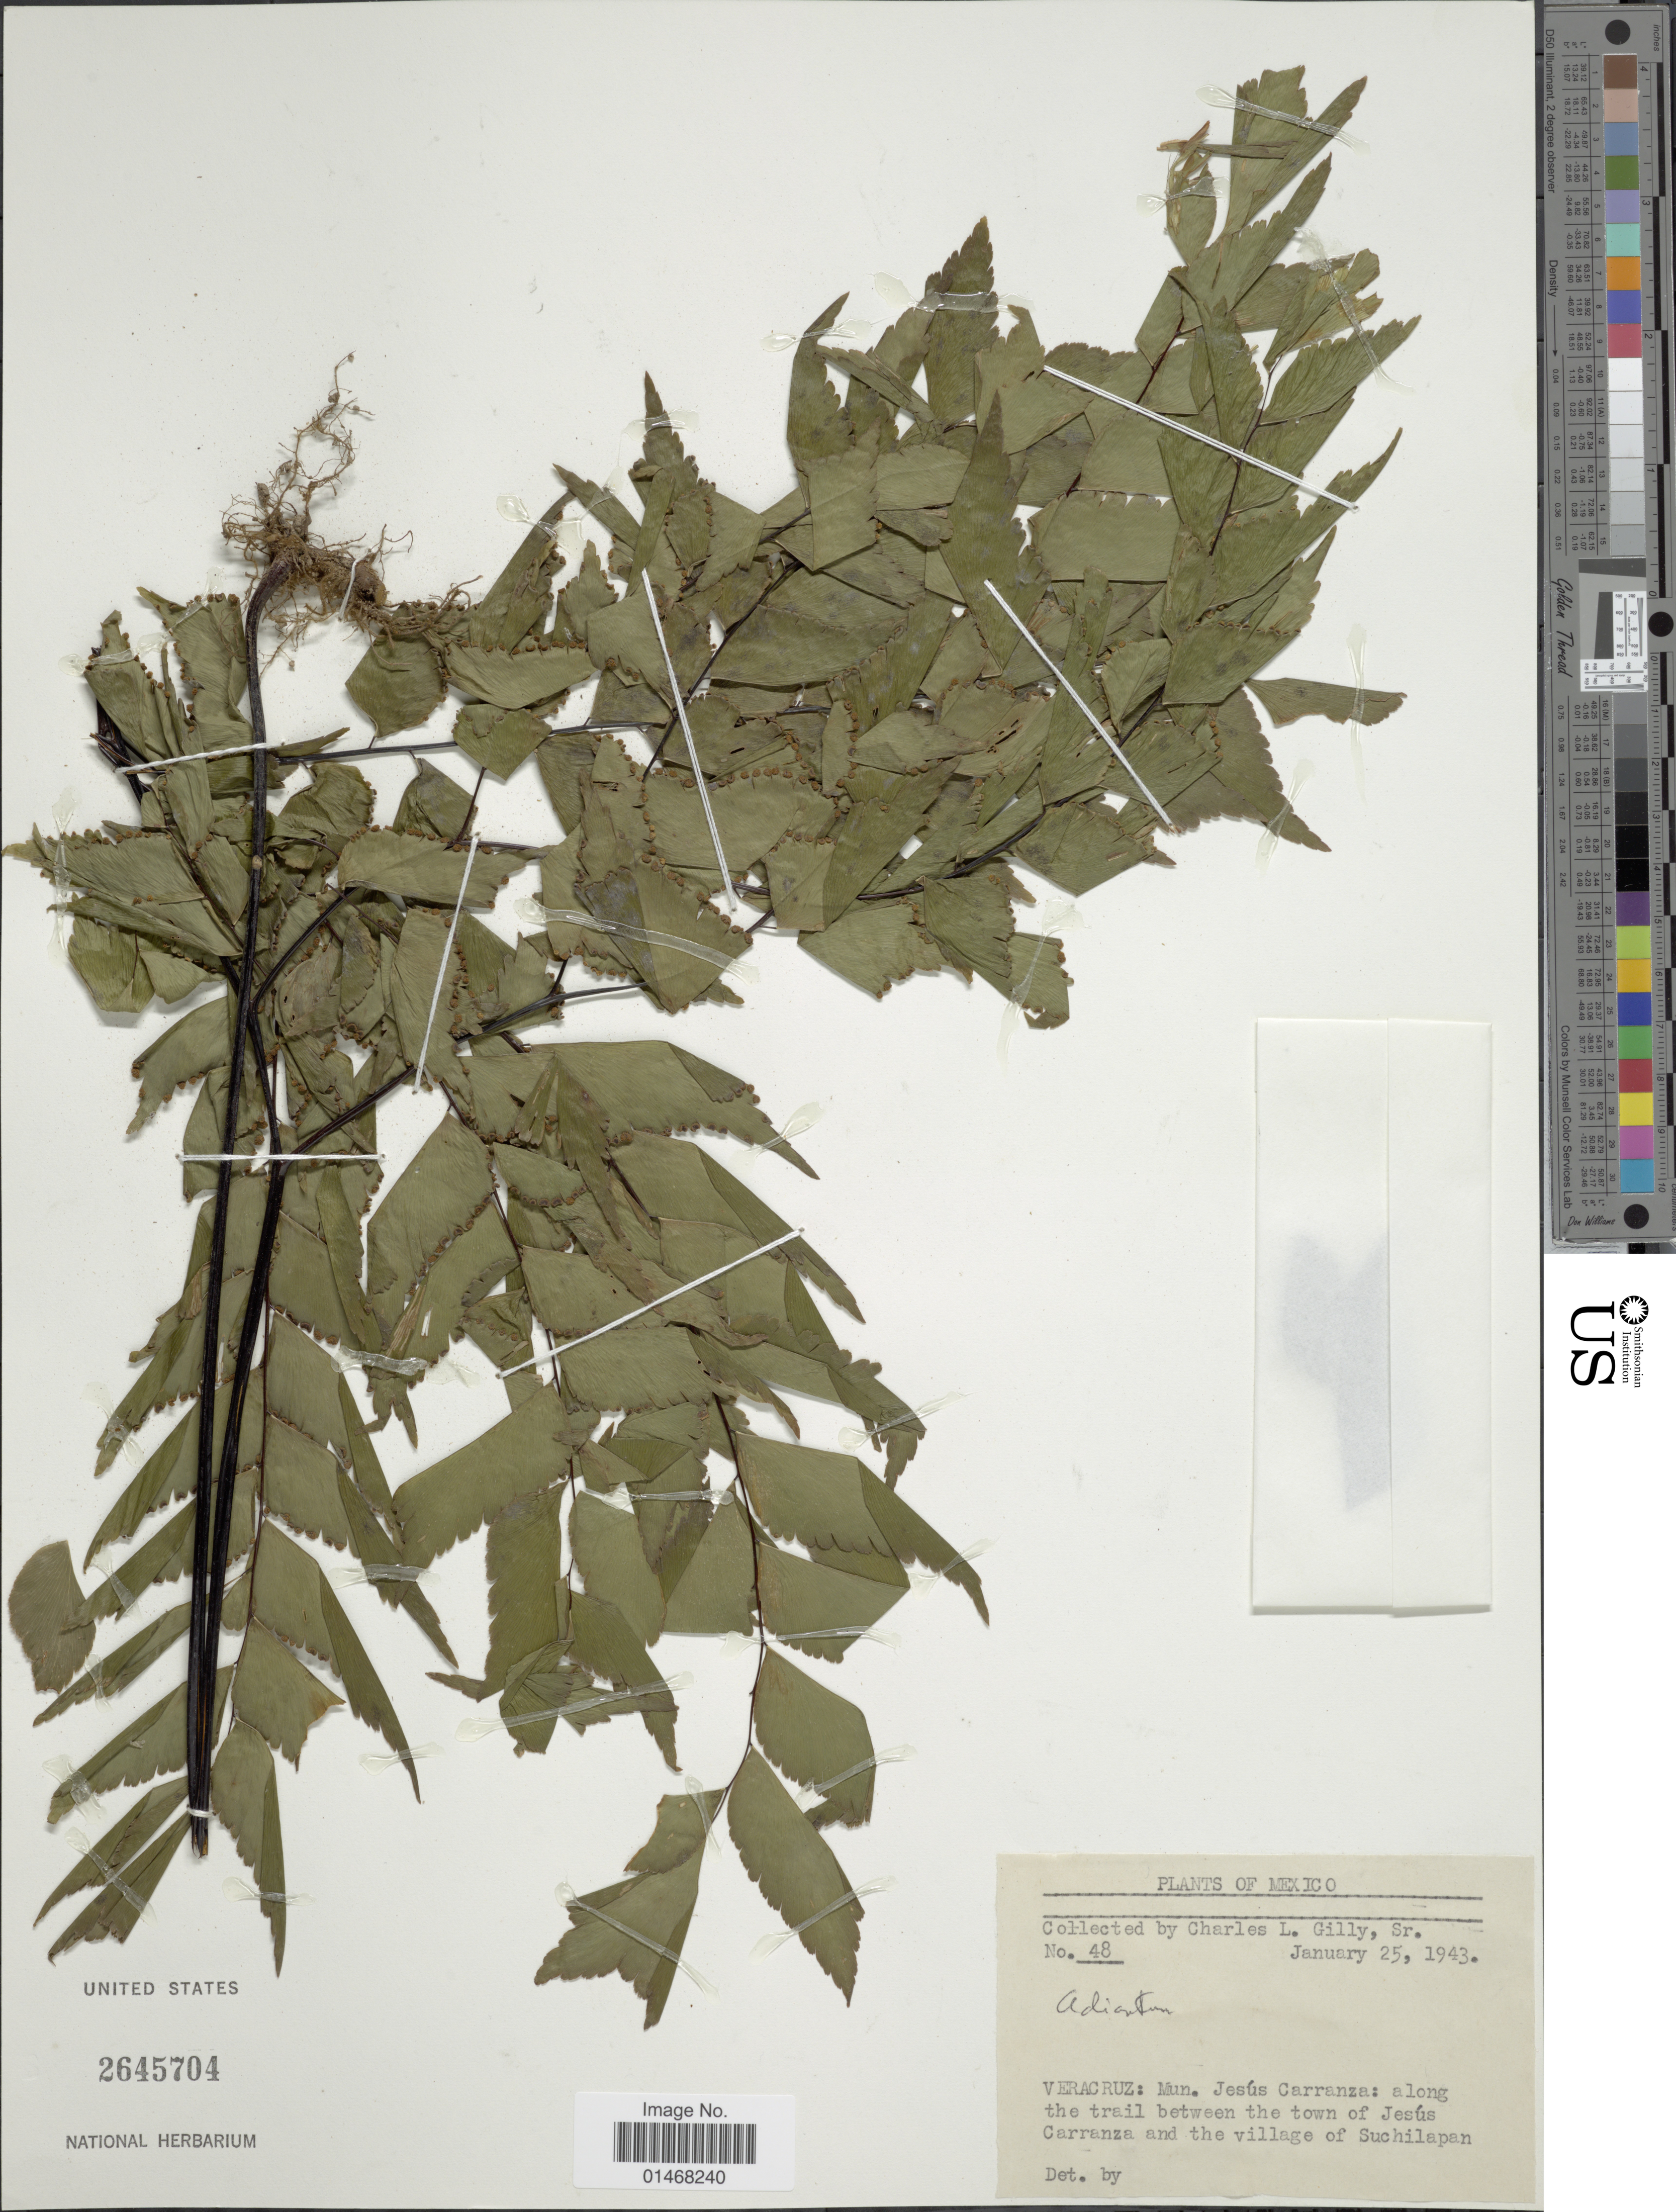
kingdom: Plantae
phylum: Tracheophyta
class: Polypodiopsida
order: Polypodiales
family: Pteridaceae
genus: Adiantum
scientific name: Adiantum trapeziforme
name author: L.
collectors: C. Gilly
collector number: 48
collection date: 1943-01-25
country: Mexico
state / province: Veracruz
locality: Vera Cruz: Mun. Jesús Carranza: along the trail between town of Jesús Carranza and the village of Suchilapan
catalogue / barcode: US 2645704